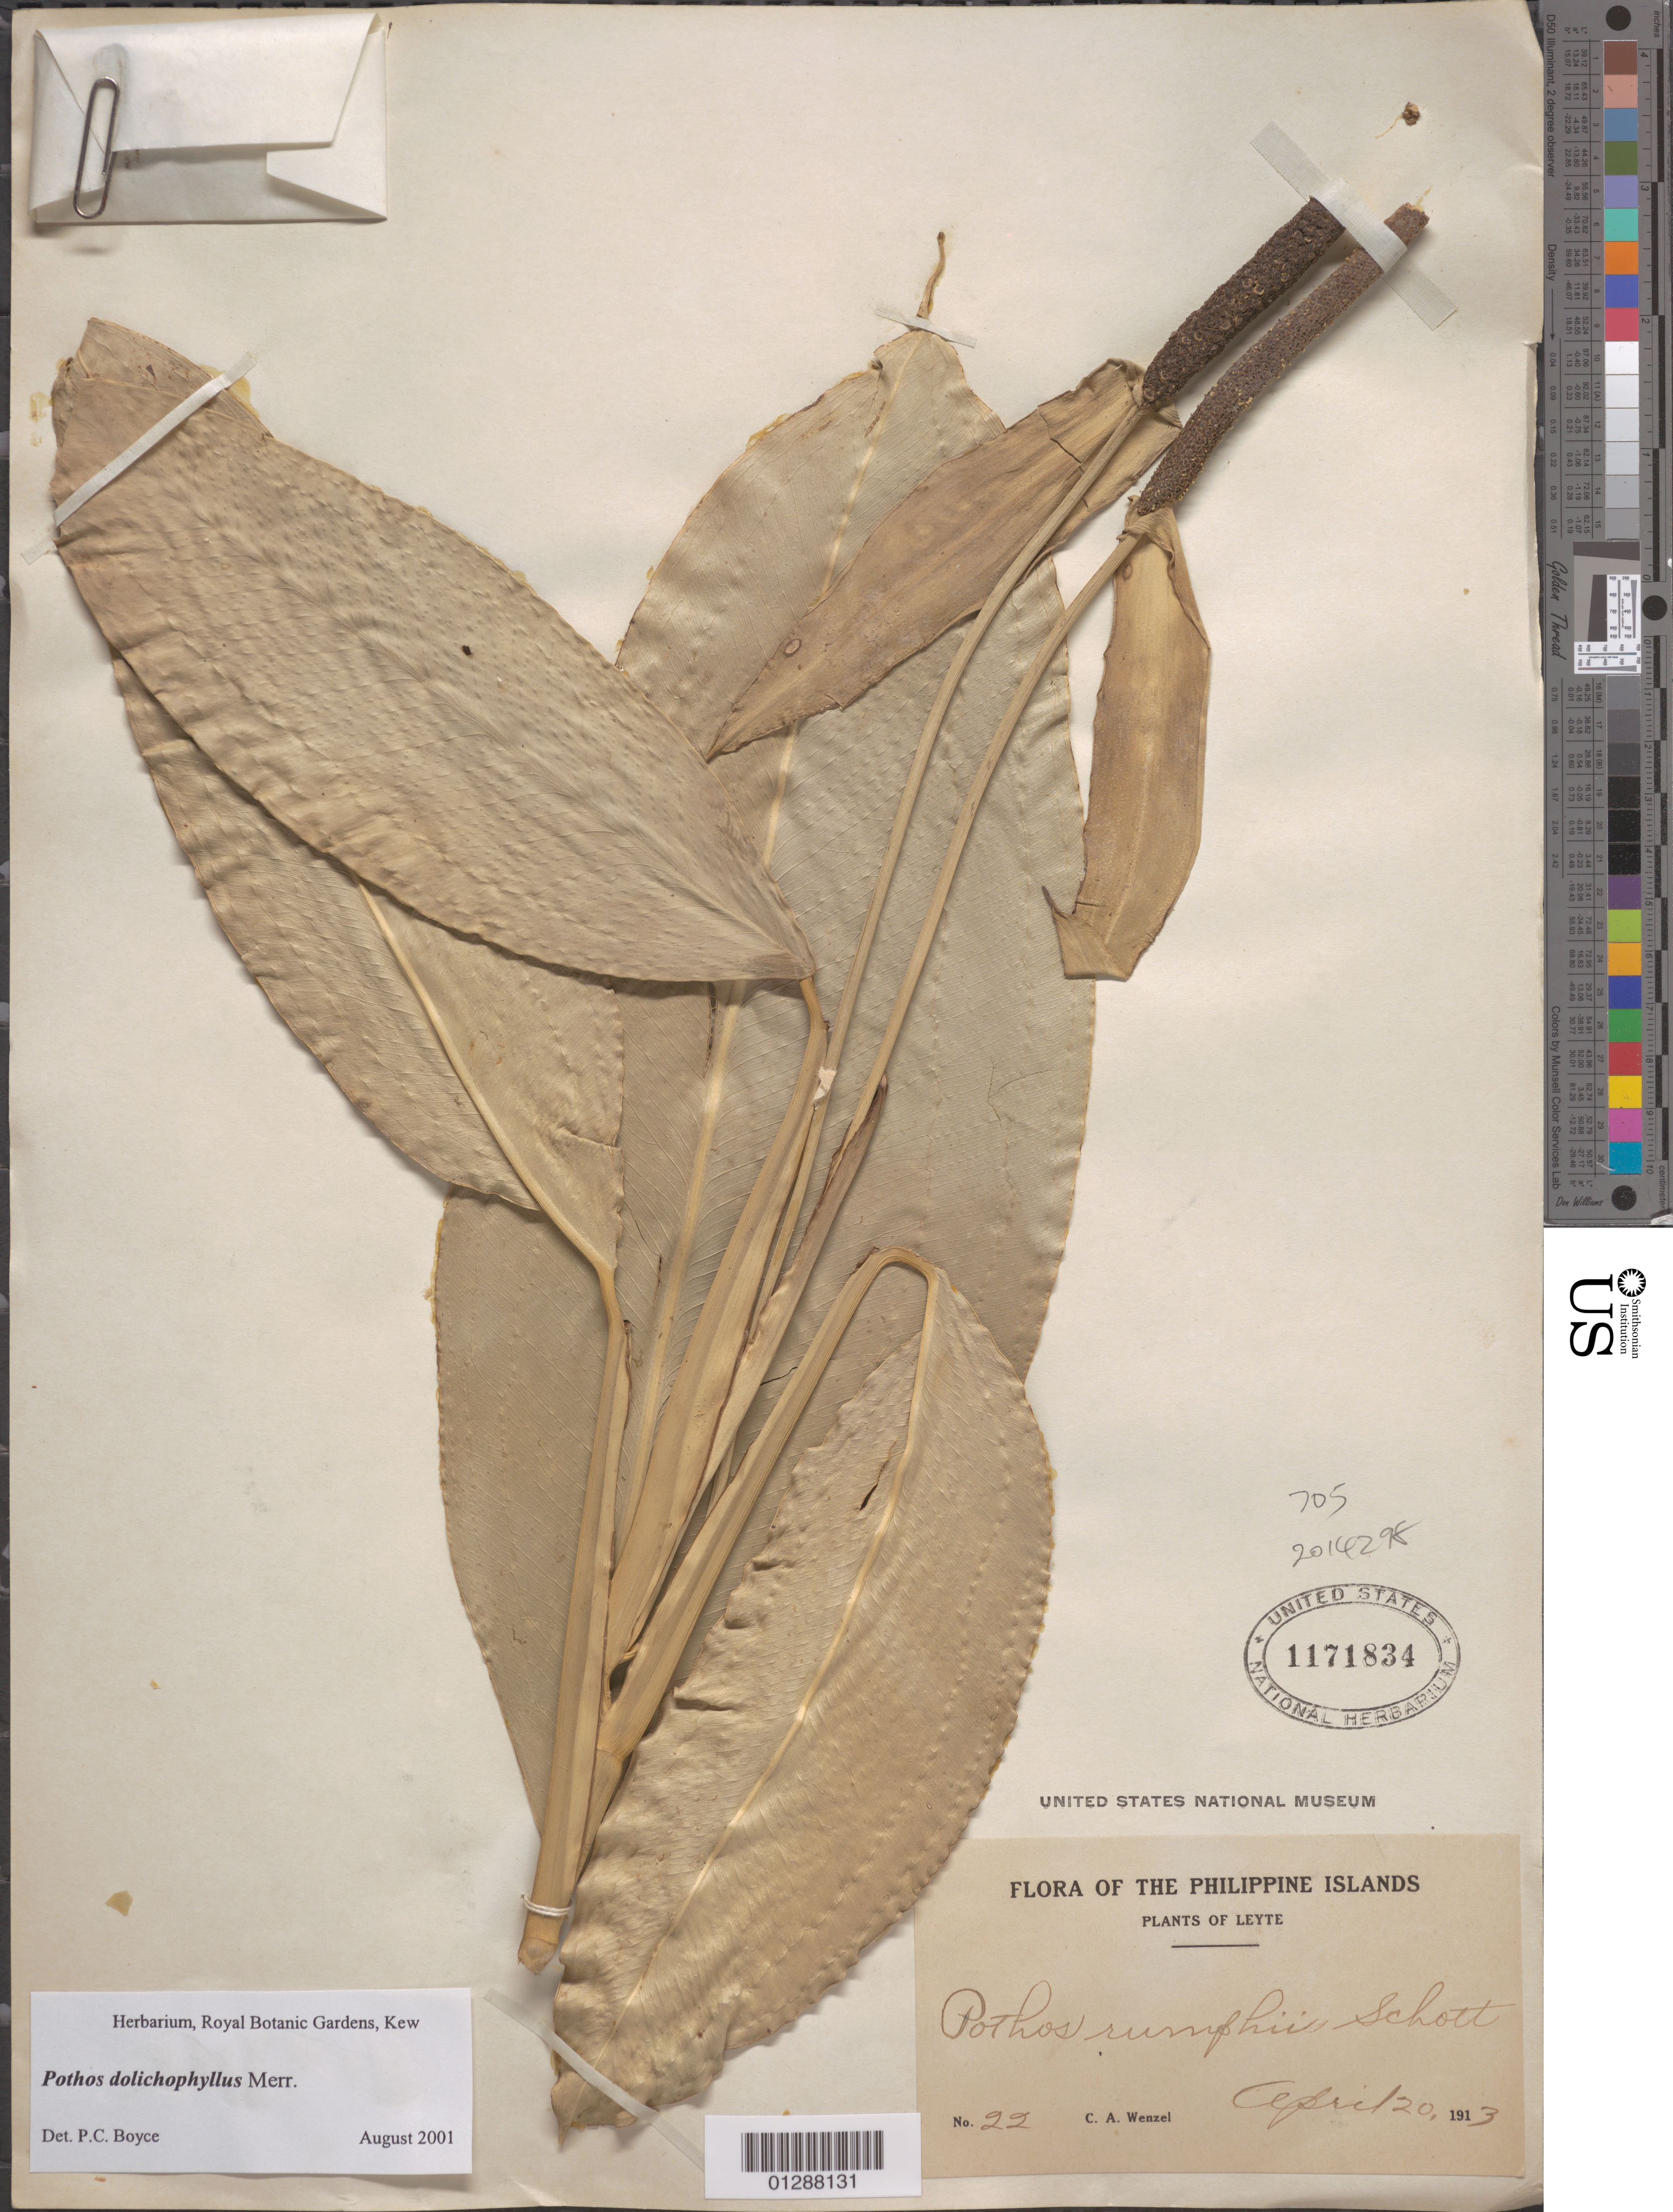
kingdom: Plantae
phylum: Tracheophyta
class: Liliopsida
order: Alismatales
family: Araceae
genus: Pothos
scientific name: Pothos dolichophyllus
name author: Merr.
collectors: C. Wenzel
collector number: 22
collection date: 1913-04-20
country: Philippines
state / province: Eastern Visayas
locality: Leyte.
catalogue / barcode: US 1171834